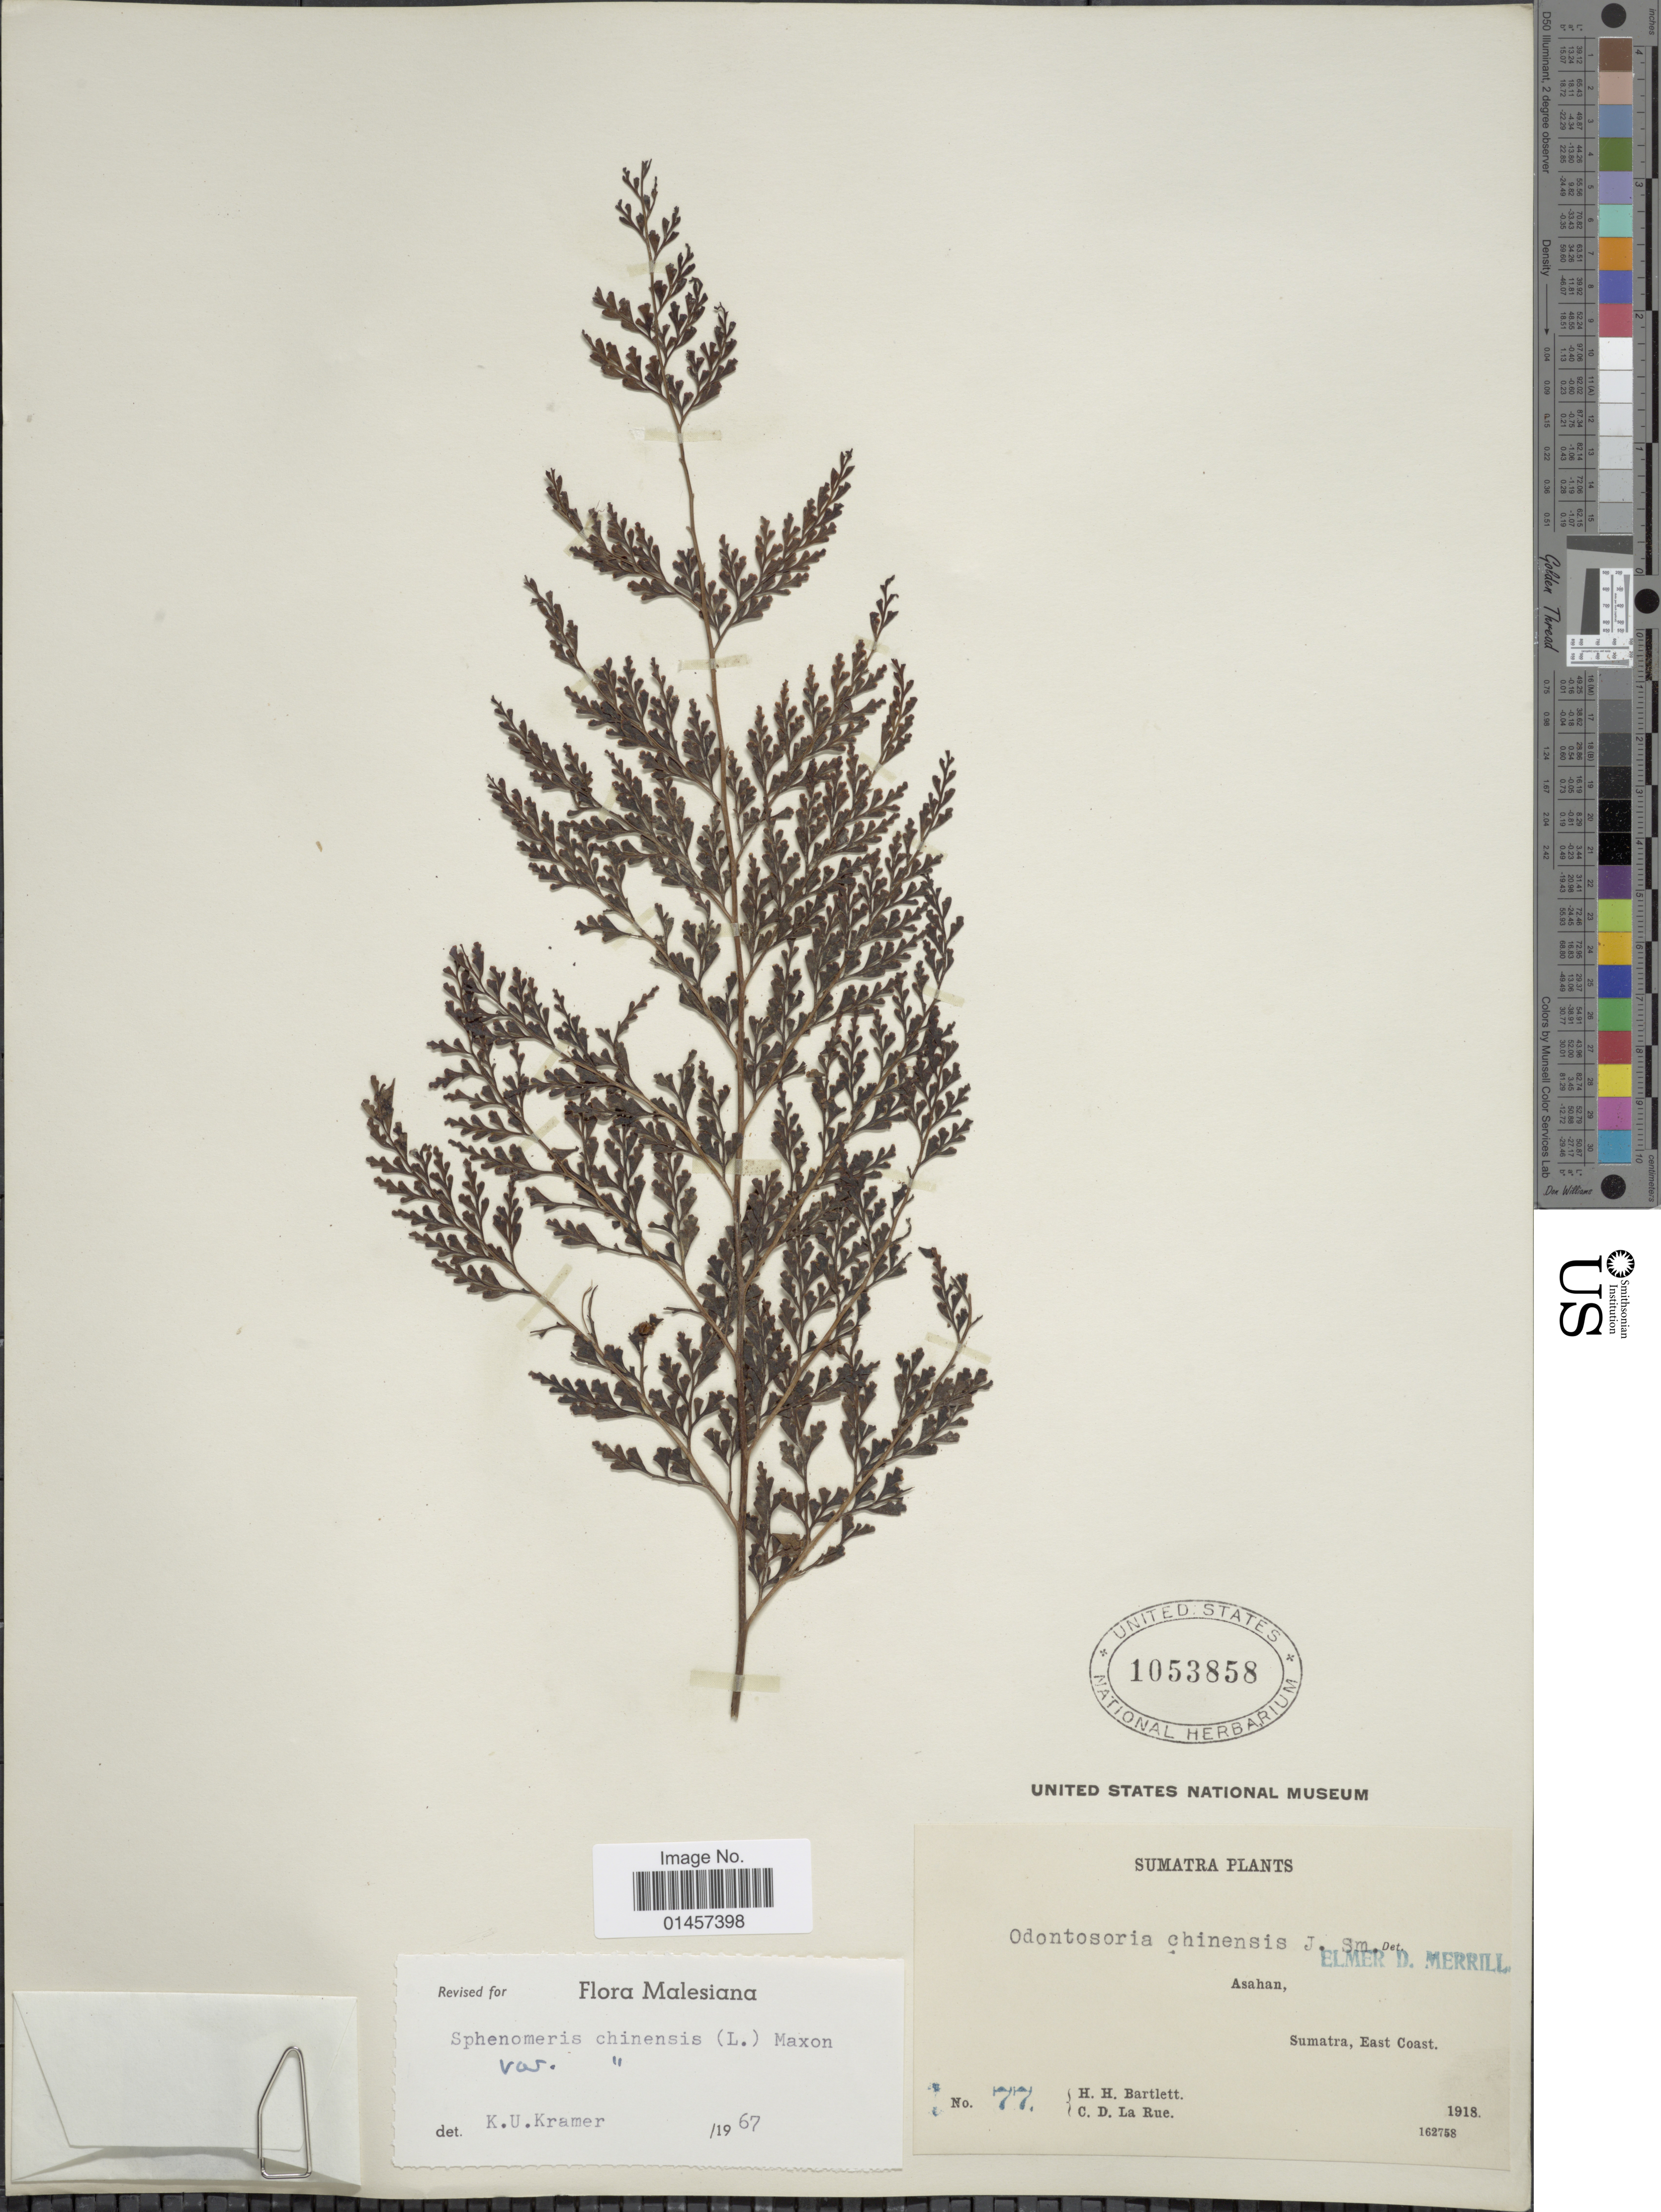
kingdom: Plantae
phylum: Tracheophyta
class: Polypodiopsida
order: Polypodiales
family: Lindsaeaceae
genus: Sphenomeris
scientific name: Sphenomeris chinensis var. chinensis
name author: (L.) Maxon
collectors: H. H. Bartlett & C. La Rue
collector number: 77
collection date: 1918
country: Indonesia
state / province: Sumatra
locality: Asahan, Sumatra, East Coast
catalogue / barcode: US 1053858